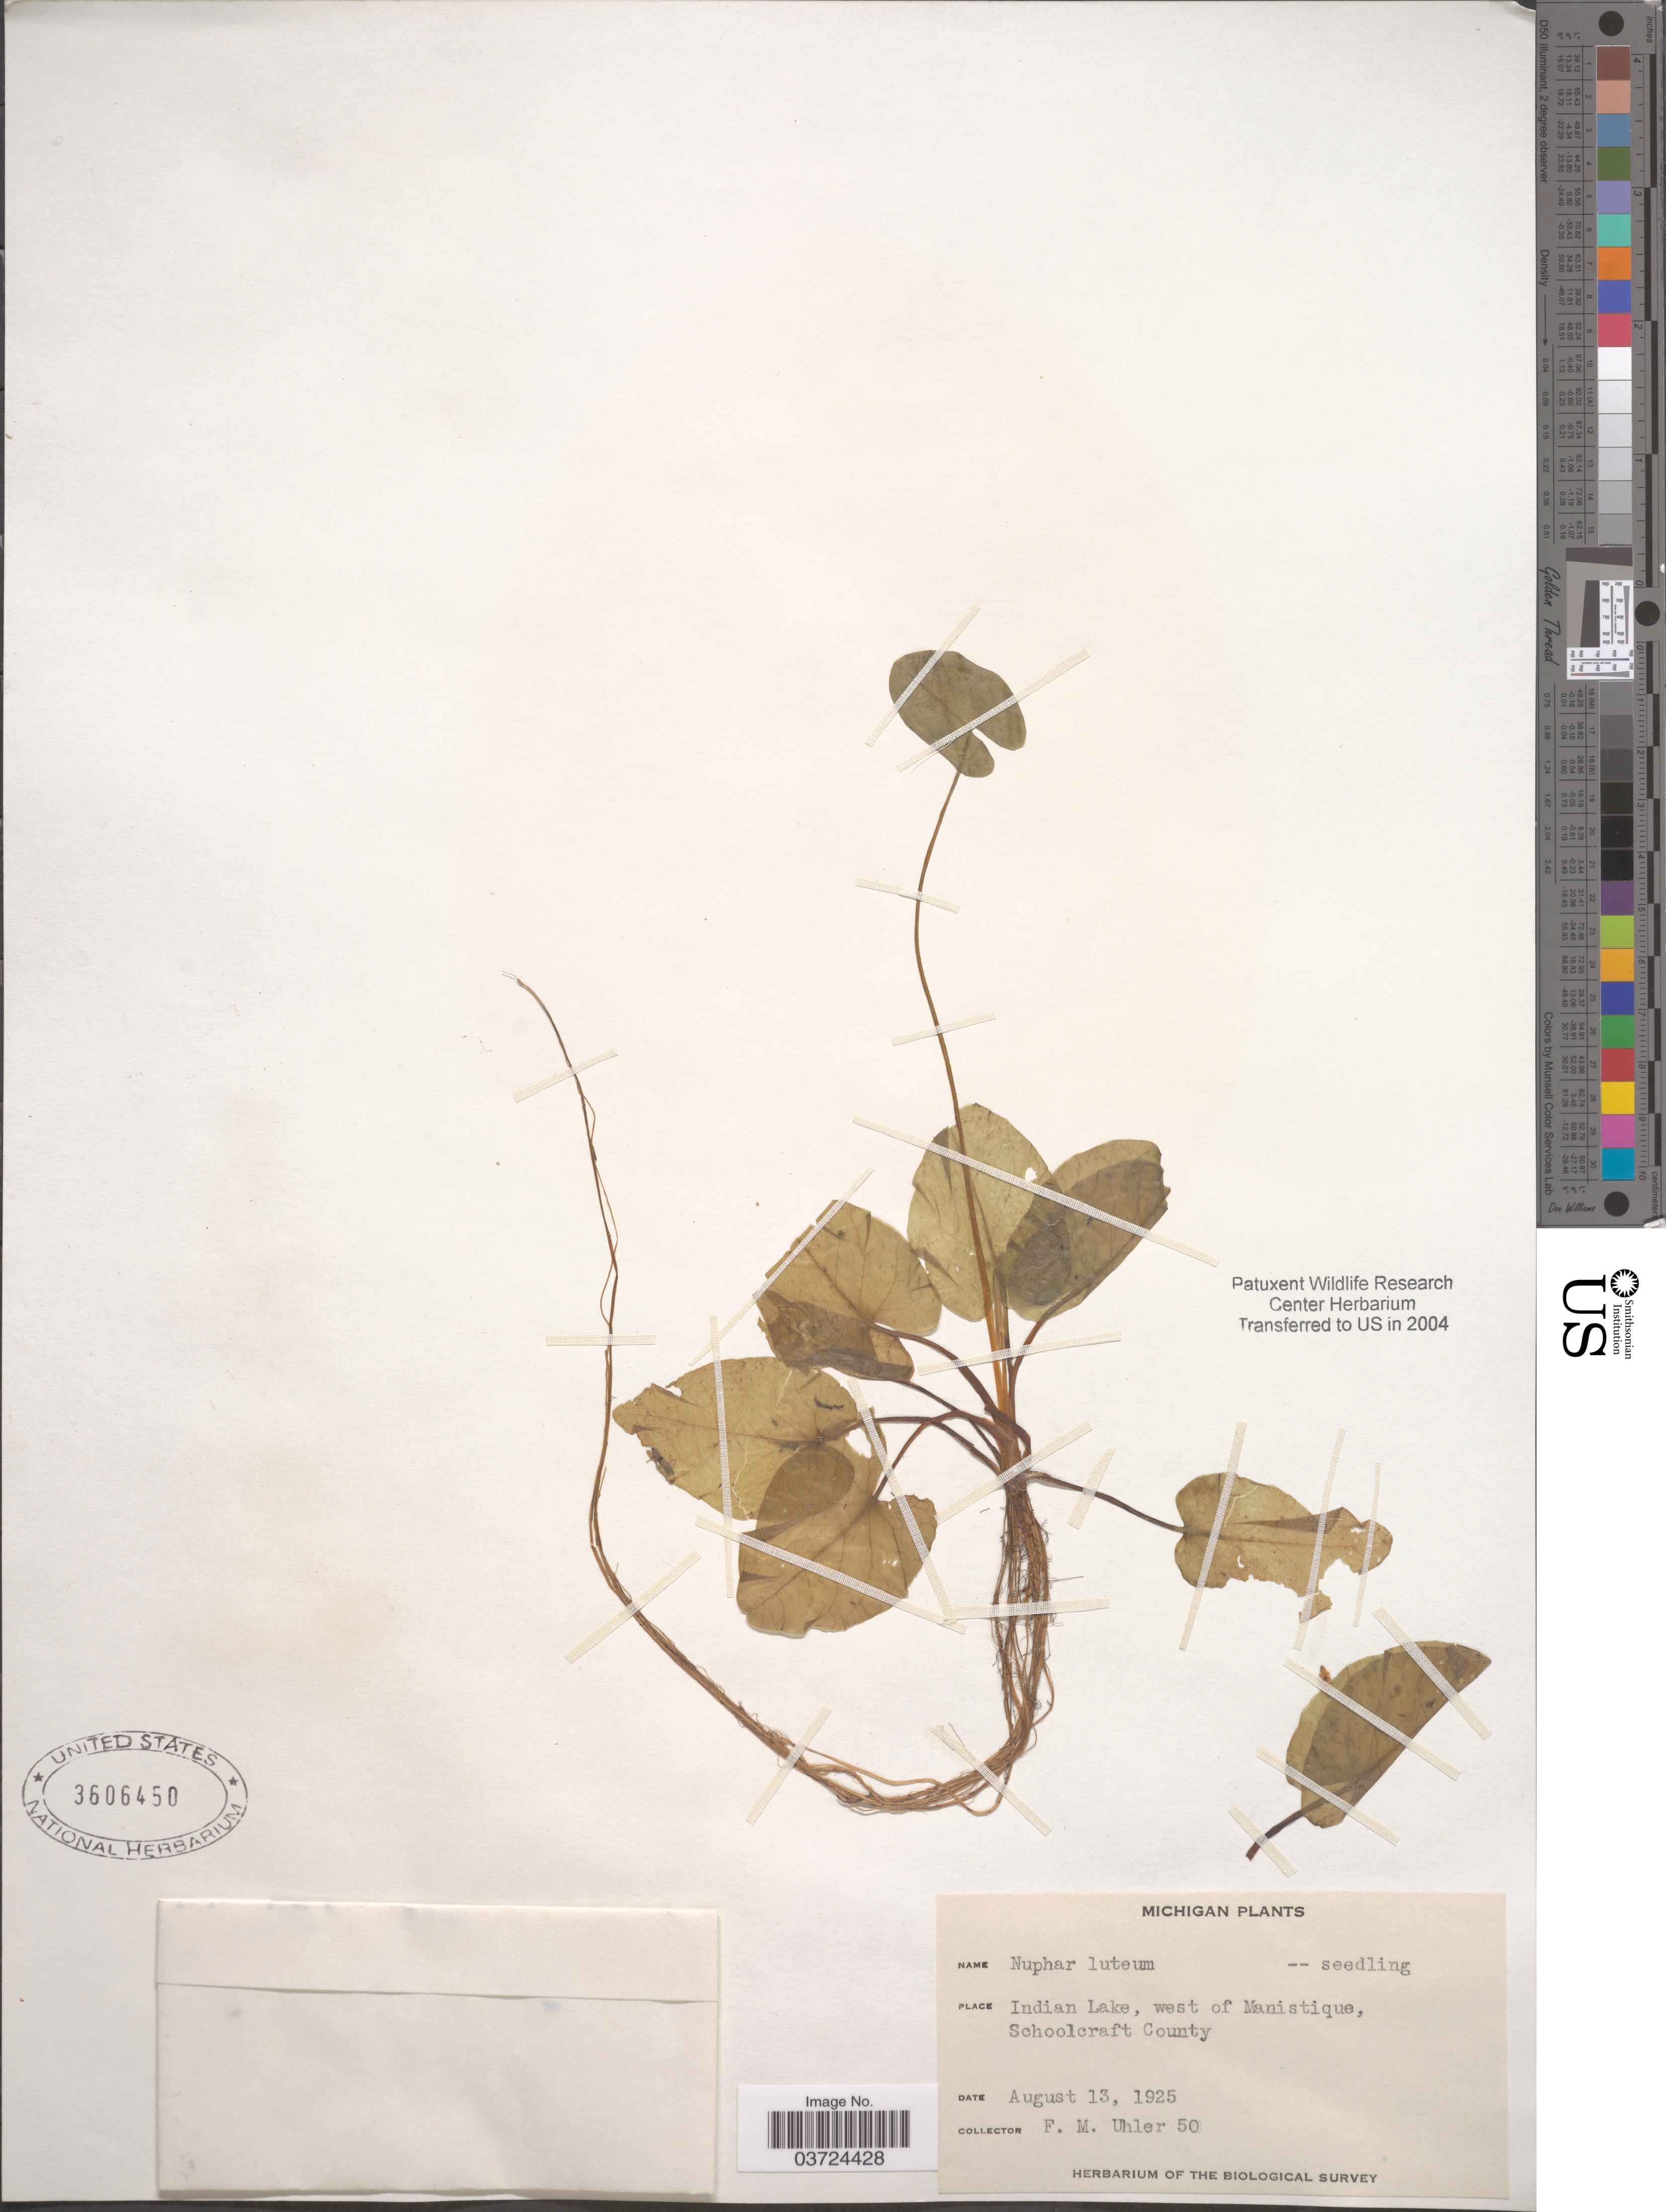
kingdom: Plantae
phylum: Tracheophyta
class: Magnoliopsida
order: Nymphaeales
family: Nymphaeaceae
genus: Nuphar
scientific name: Nuphar lutea subsp. pumila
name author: (Timm) DC.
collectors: F. M. Uhler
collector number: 50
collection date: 1925-08-13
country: United States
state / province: Michigan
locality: Indian Lake, west of Manistique, Schoolcraft County.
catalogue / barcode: US 3606450